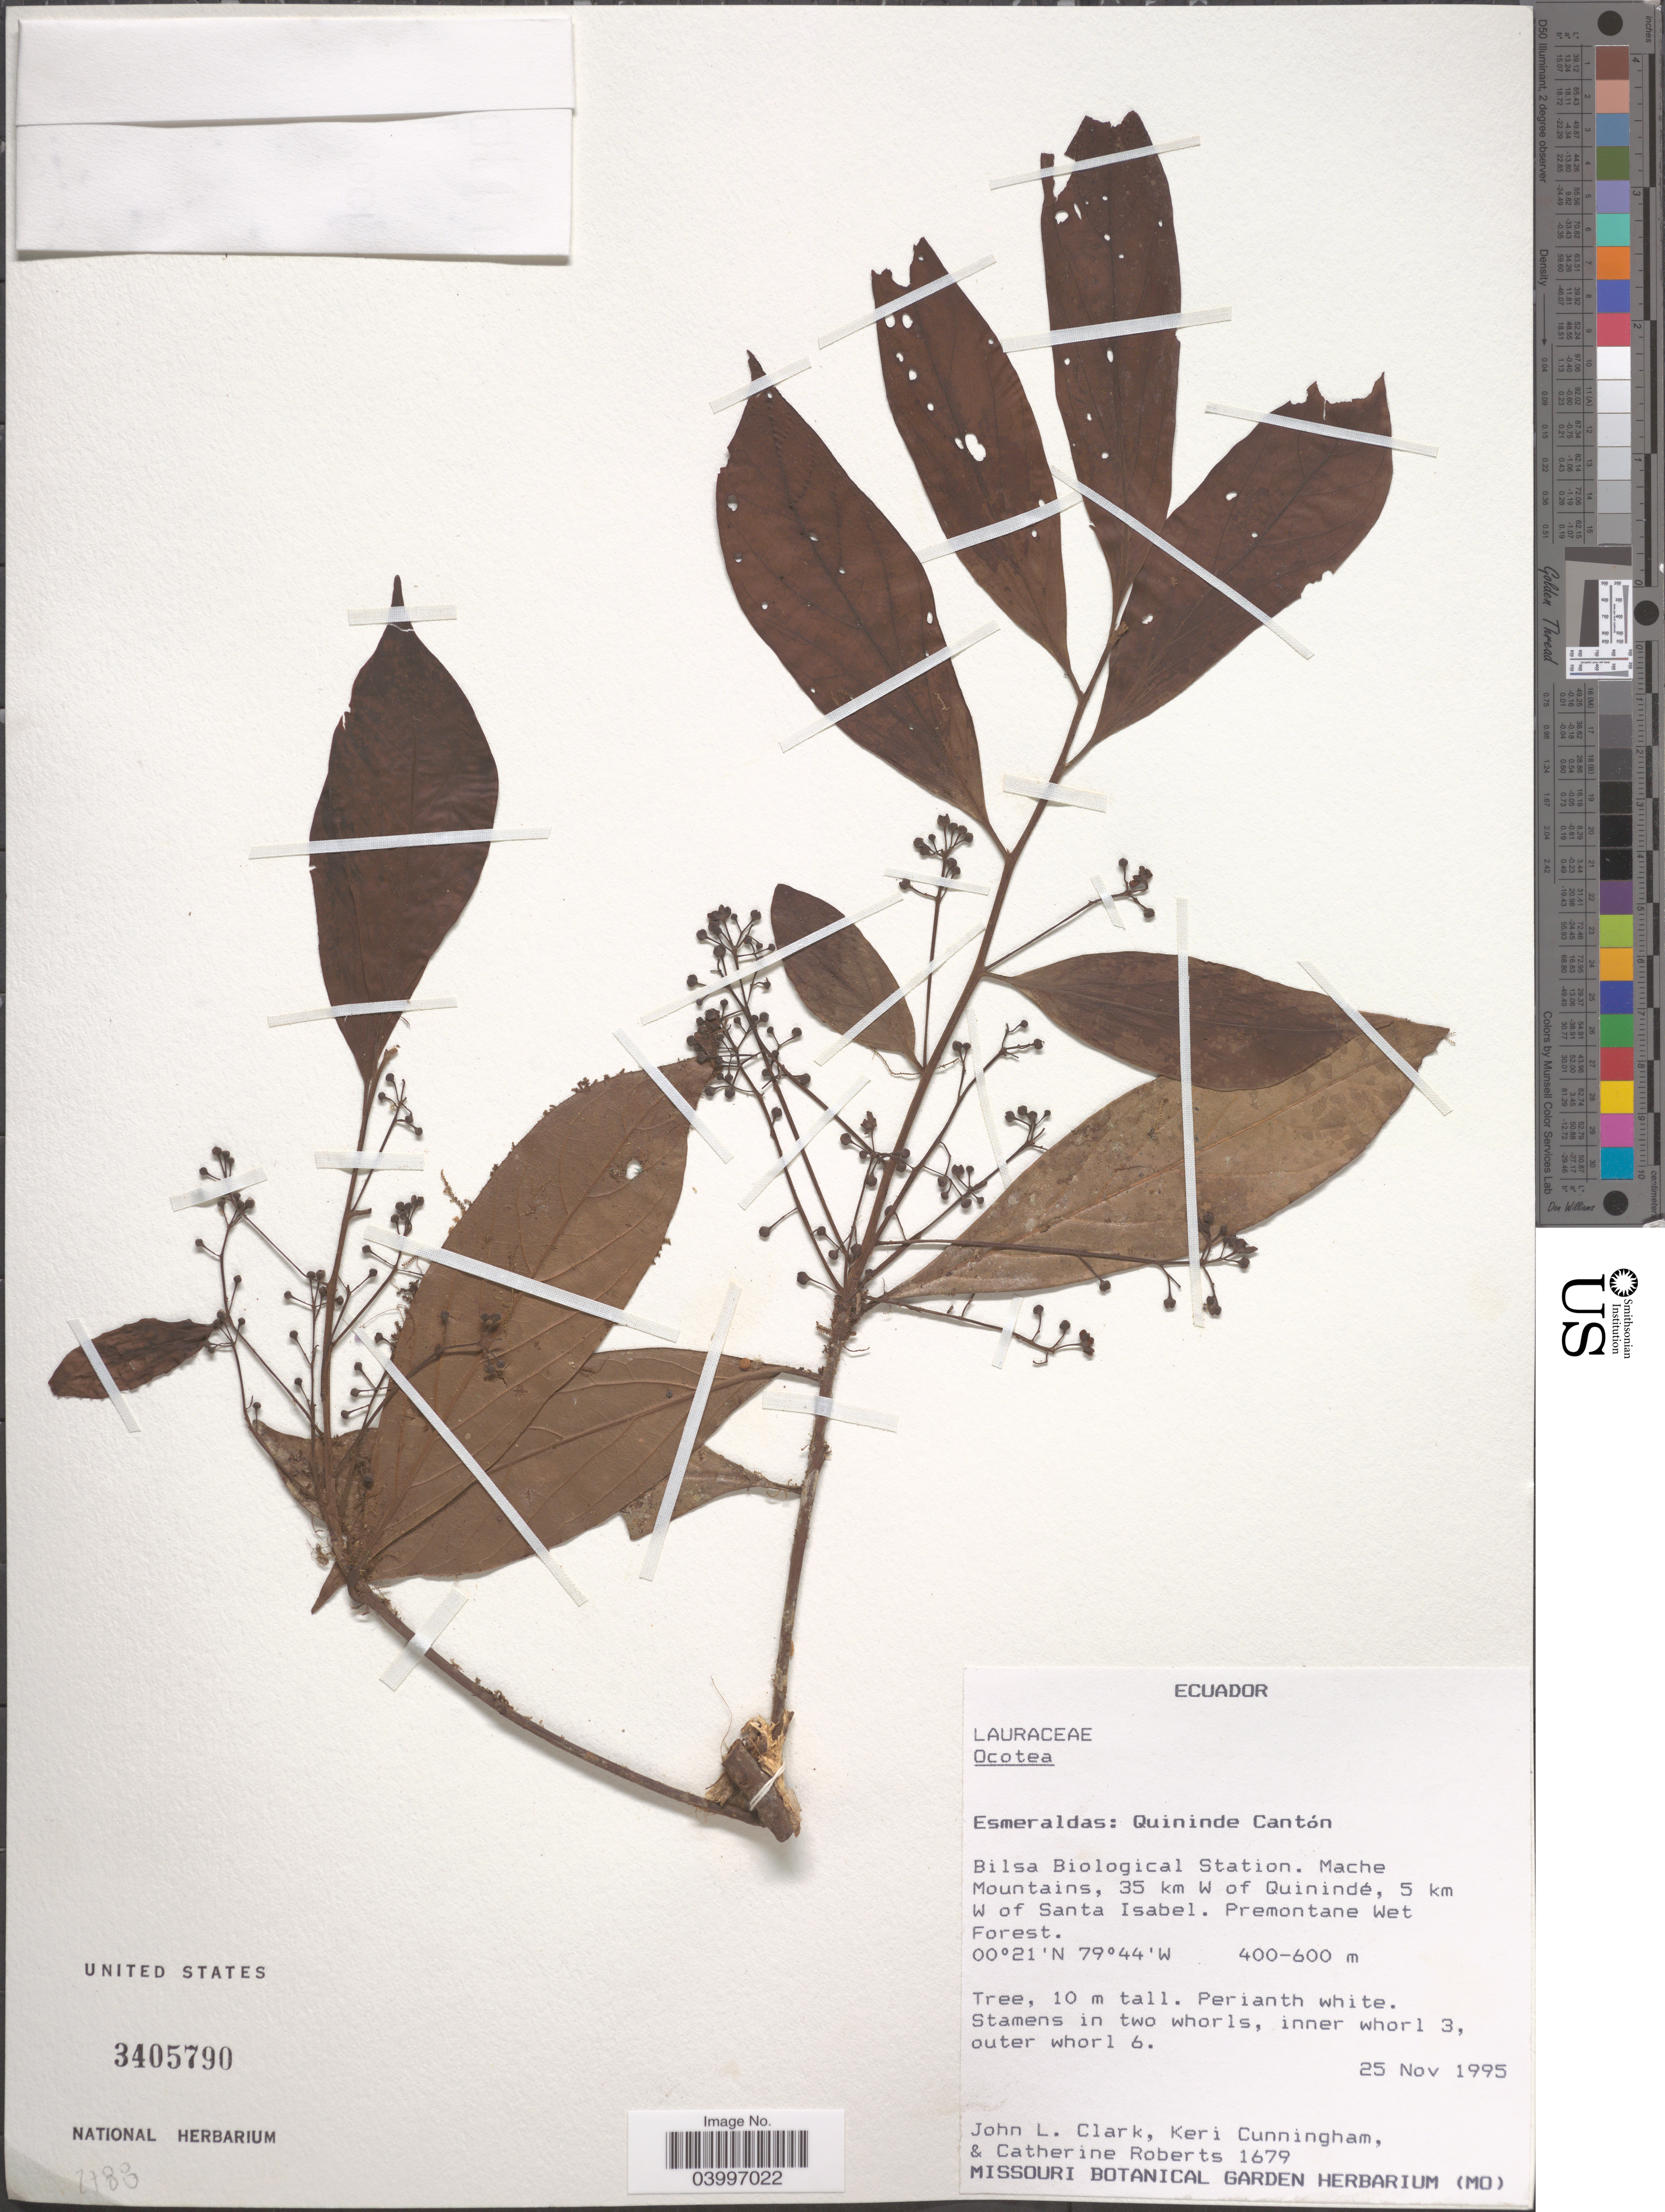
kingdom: Plantae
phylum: Tracheophyta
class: Magnoliopsida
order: Laurales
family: Lauraceae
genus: Ocotea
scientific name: Ocotea sp.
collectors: J. L. Clark, K. Cunningham & C. Roberts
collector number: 1679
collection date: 1995-11-25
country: Ecuador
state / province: Esmeraldas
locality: Quininde Cantón. Bilsa Biological Station. Mache Mountains, 35 km W of Quinindé, 5 km W of Santa Isabel.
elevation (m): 400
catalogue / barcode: US 3405790